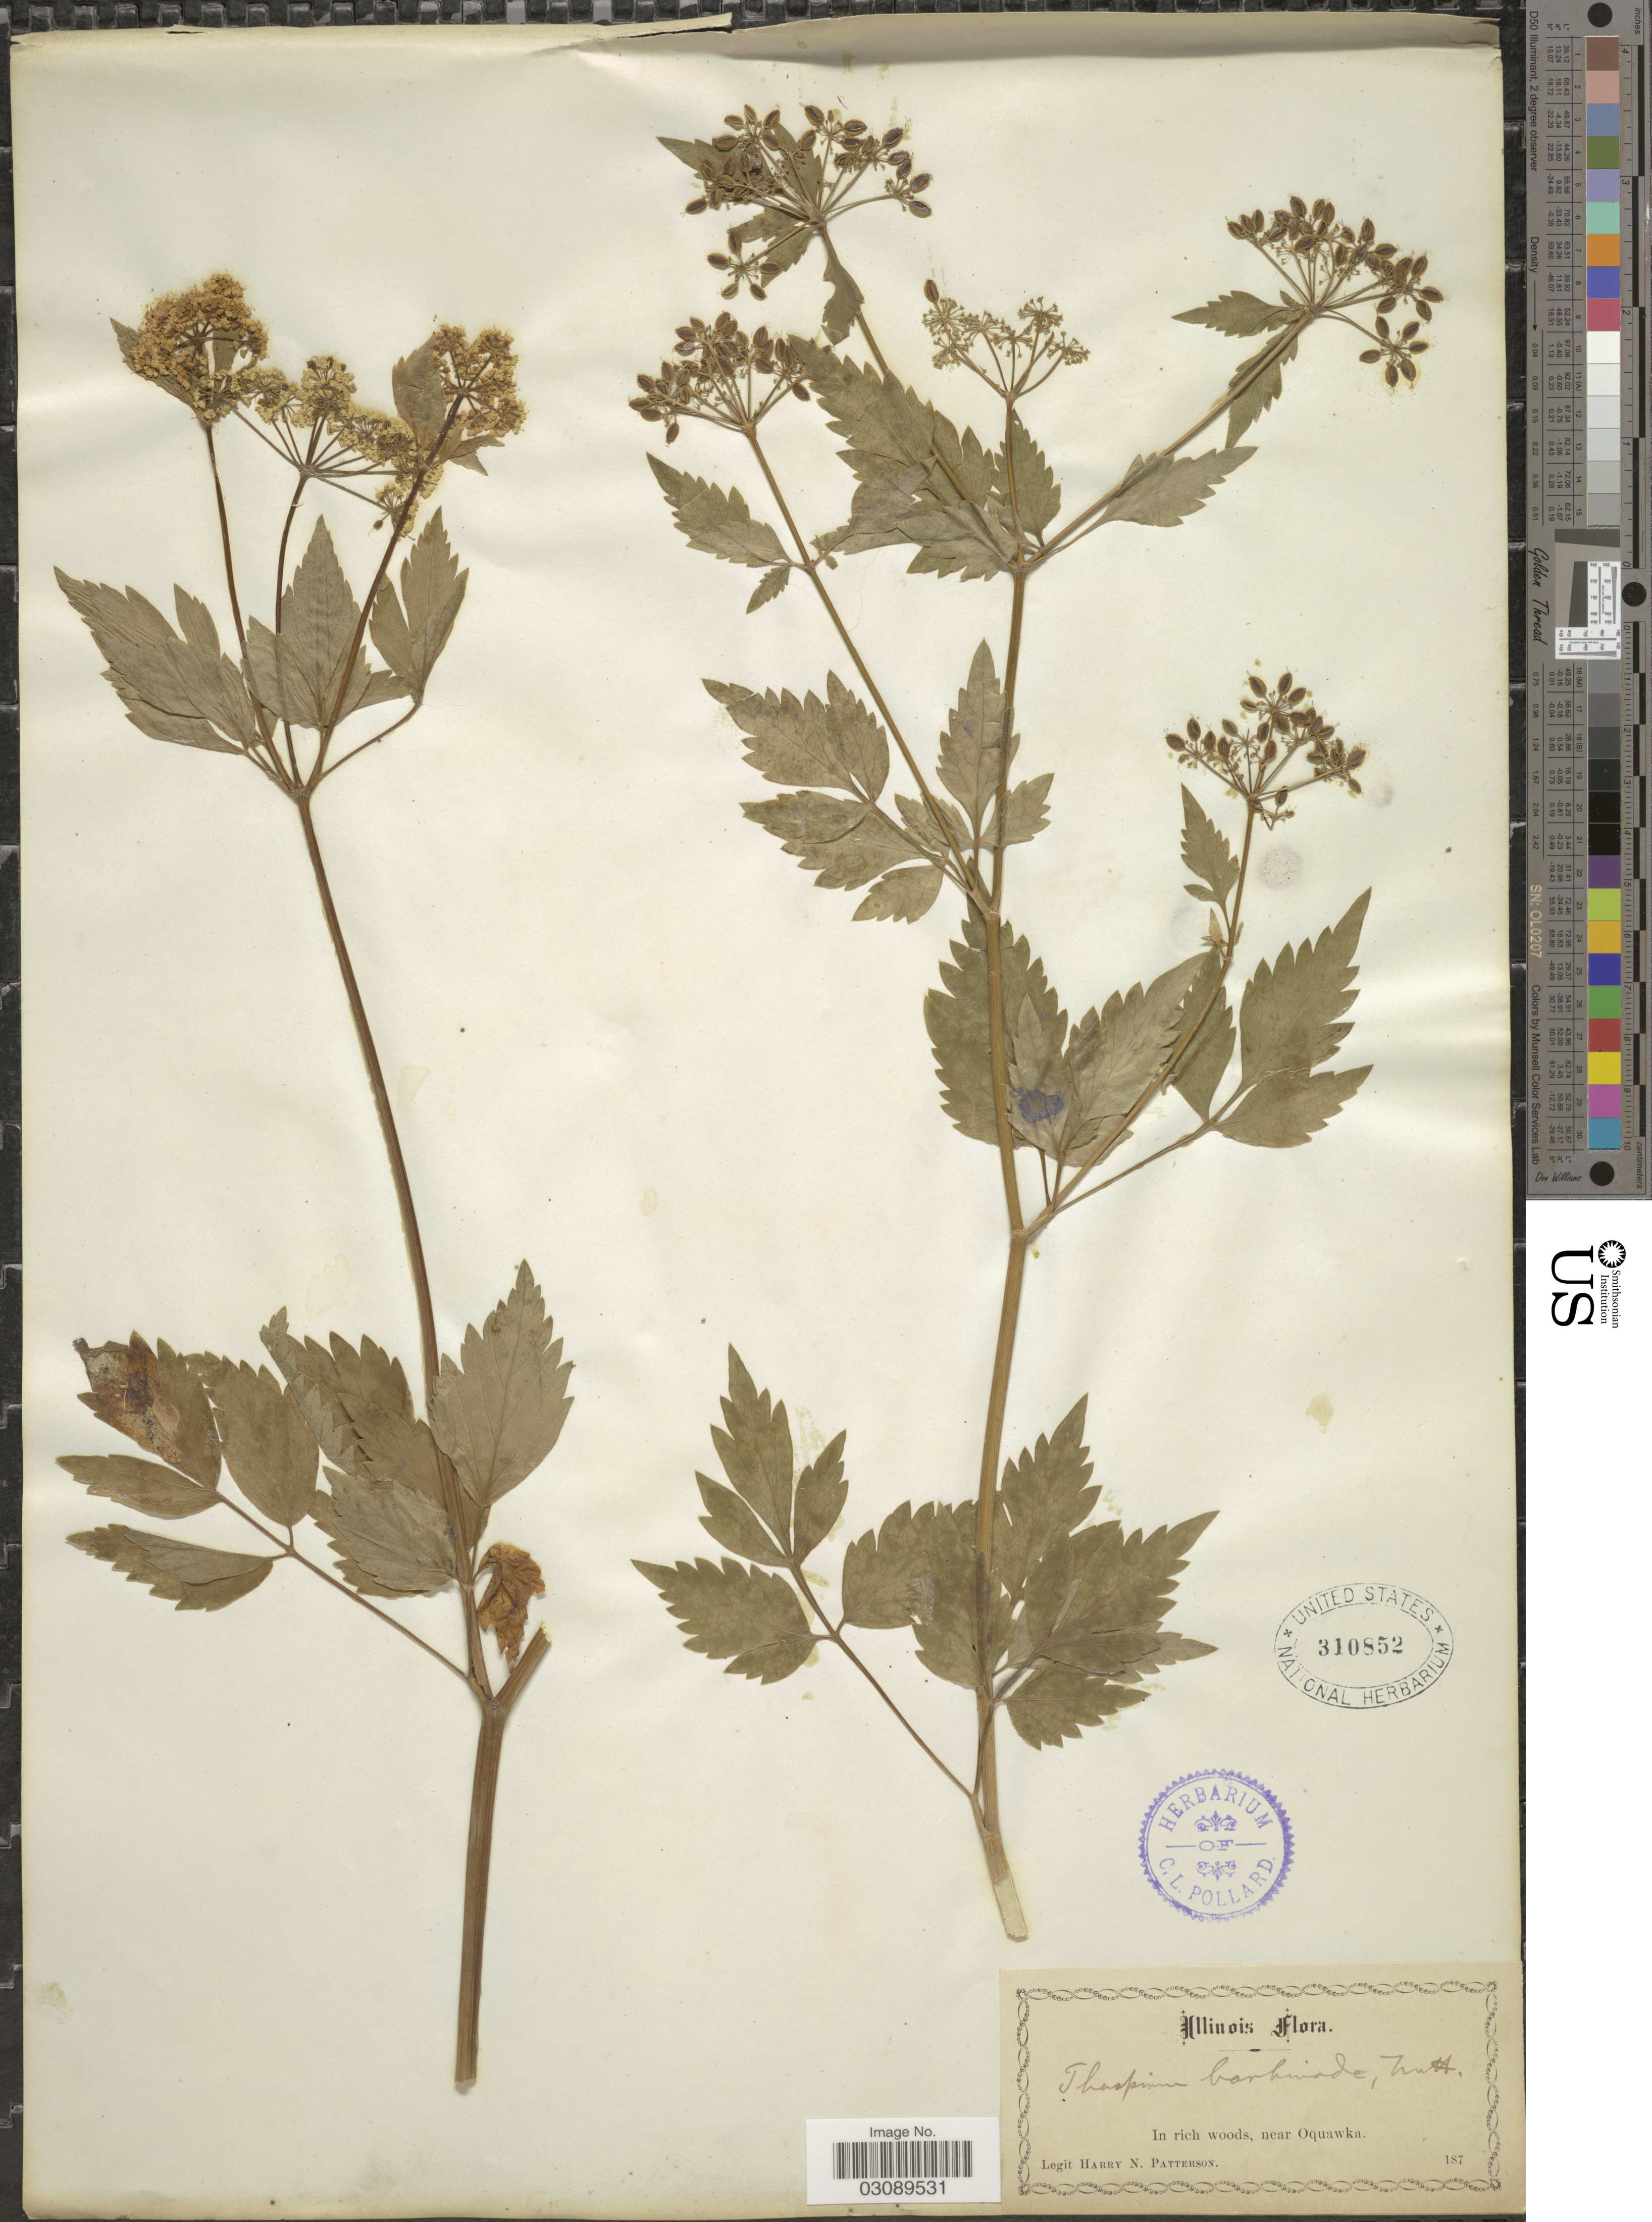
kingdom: Plantae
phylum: Tracheophyta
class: Magnoliopsida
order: Apiales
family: Apiaceae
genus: Thaspium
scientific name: Thaspium barbinode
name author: (Michx.) Nutt.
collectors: H. N. Patterson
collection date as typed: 187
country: United States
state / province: Illinois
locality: Near Oquawka.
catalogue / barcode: US 310852